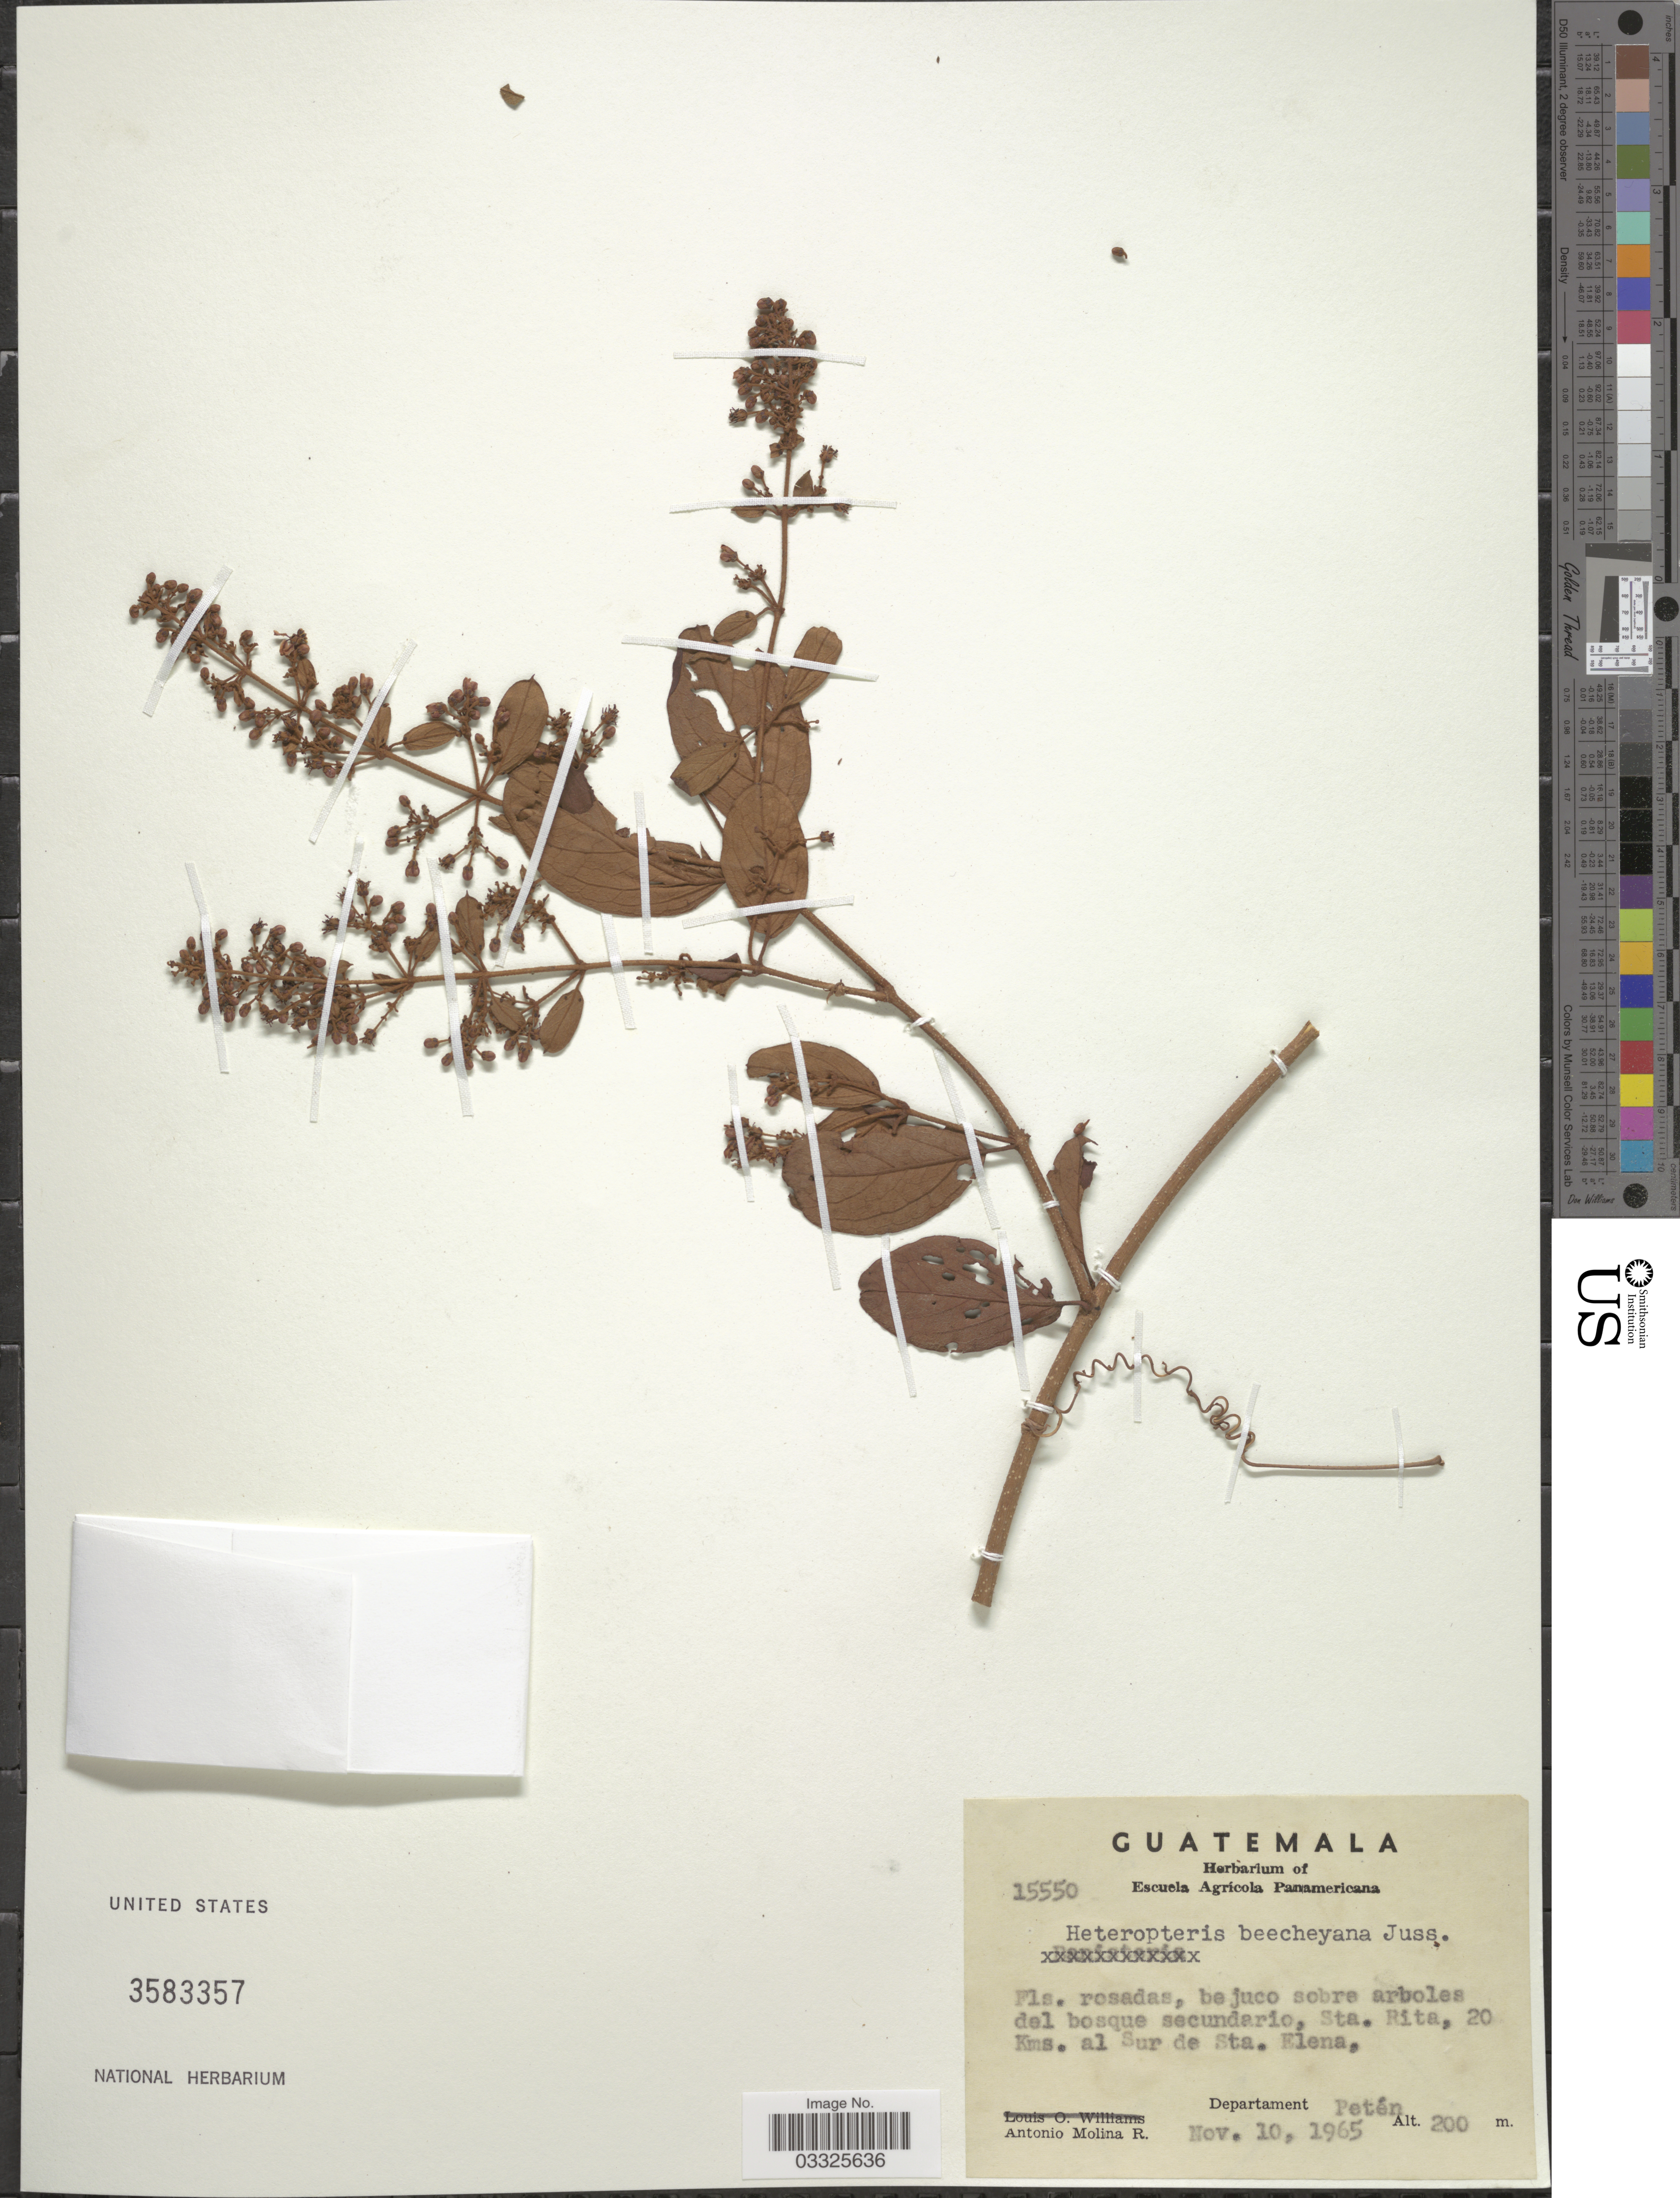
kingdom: Plantae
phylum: Tracheophyta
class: Magnoliopsida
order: Malpighiales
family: Malpighiaceae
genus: Heteropterys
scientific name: Heteropterys brachiata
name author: (L.) DC.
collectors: A. Molina R.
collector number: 15550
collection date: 1965-11-10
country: Guatemala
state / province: El Petén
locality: Sta. Rita, 20 Kms. al Sur de Sta. Elena, Department Petén.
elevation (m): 200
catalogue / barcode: US 3583357